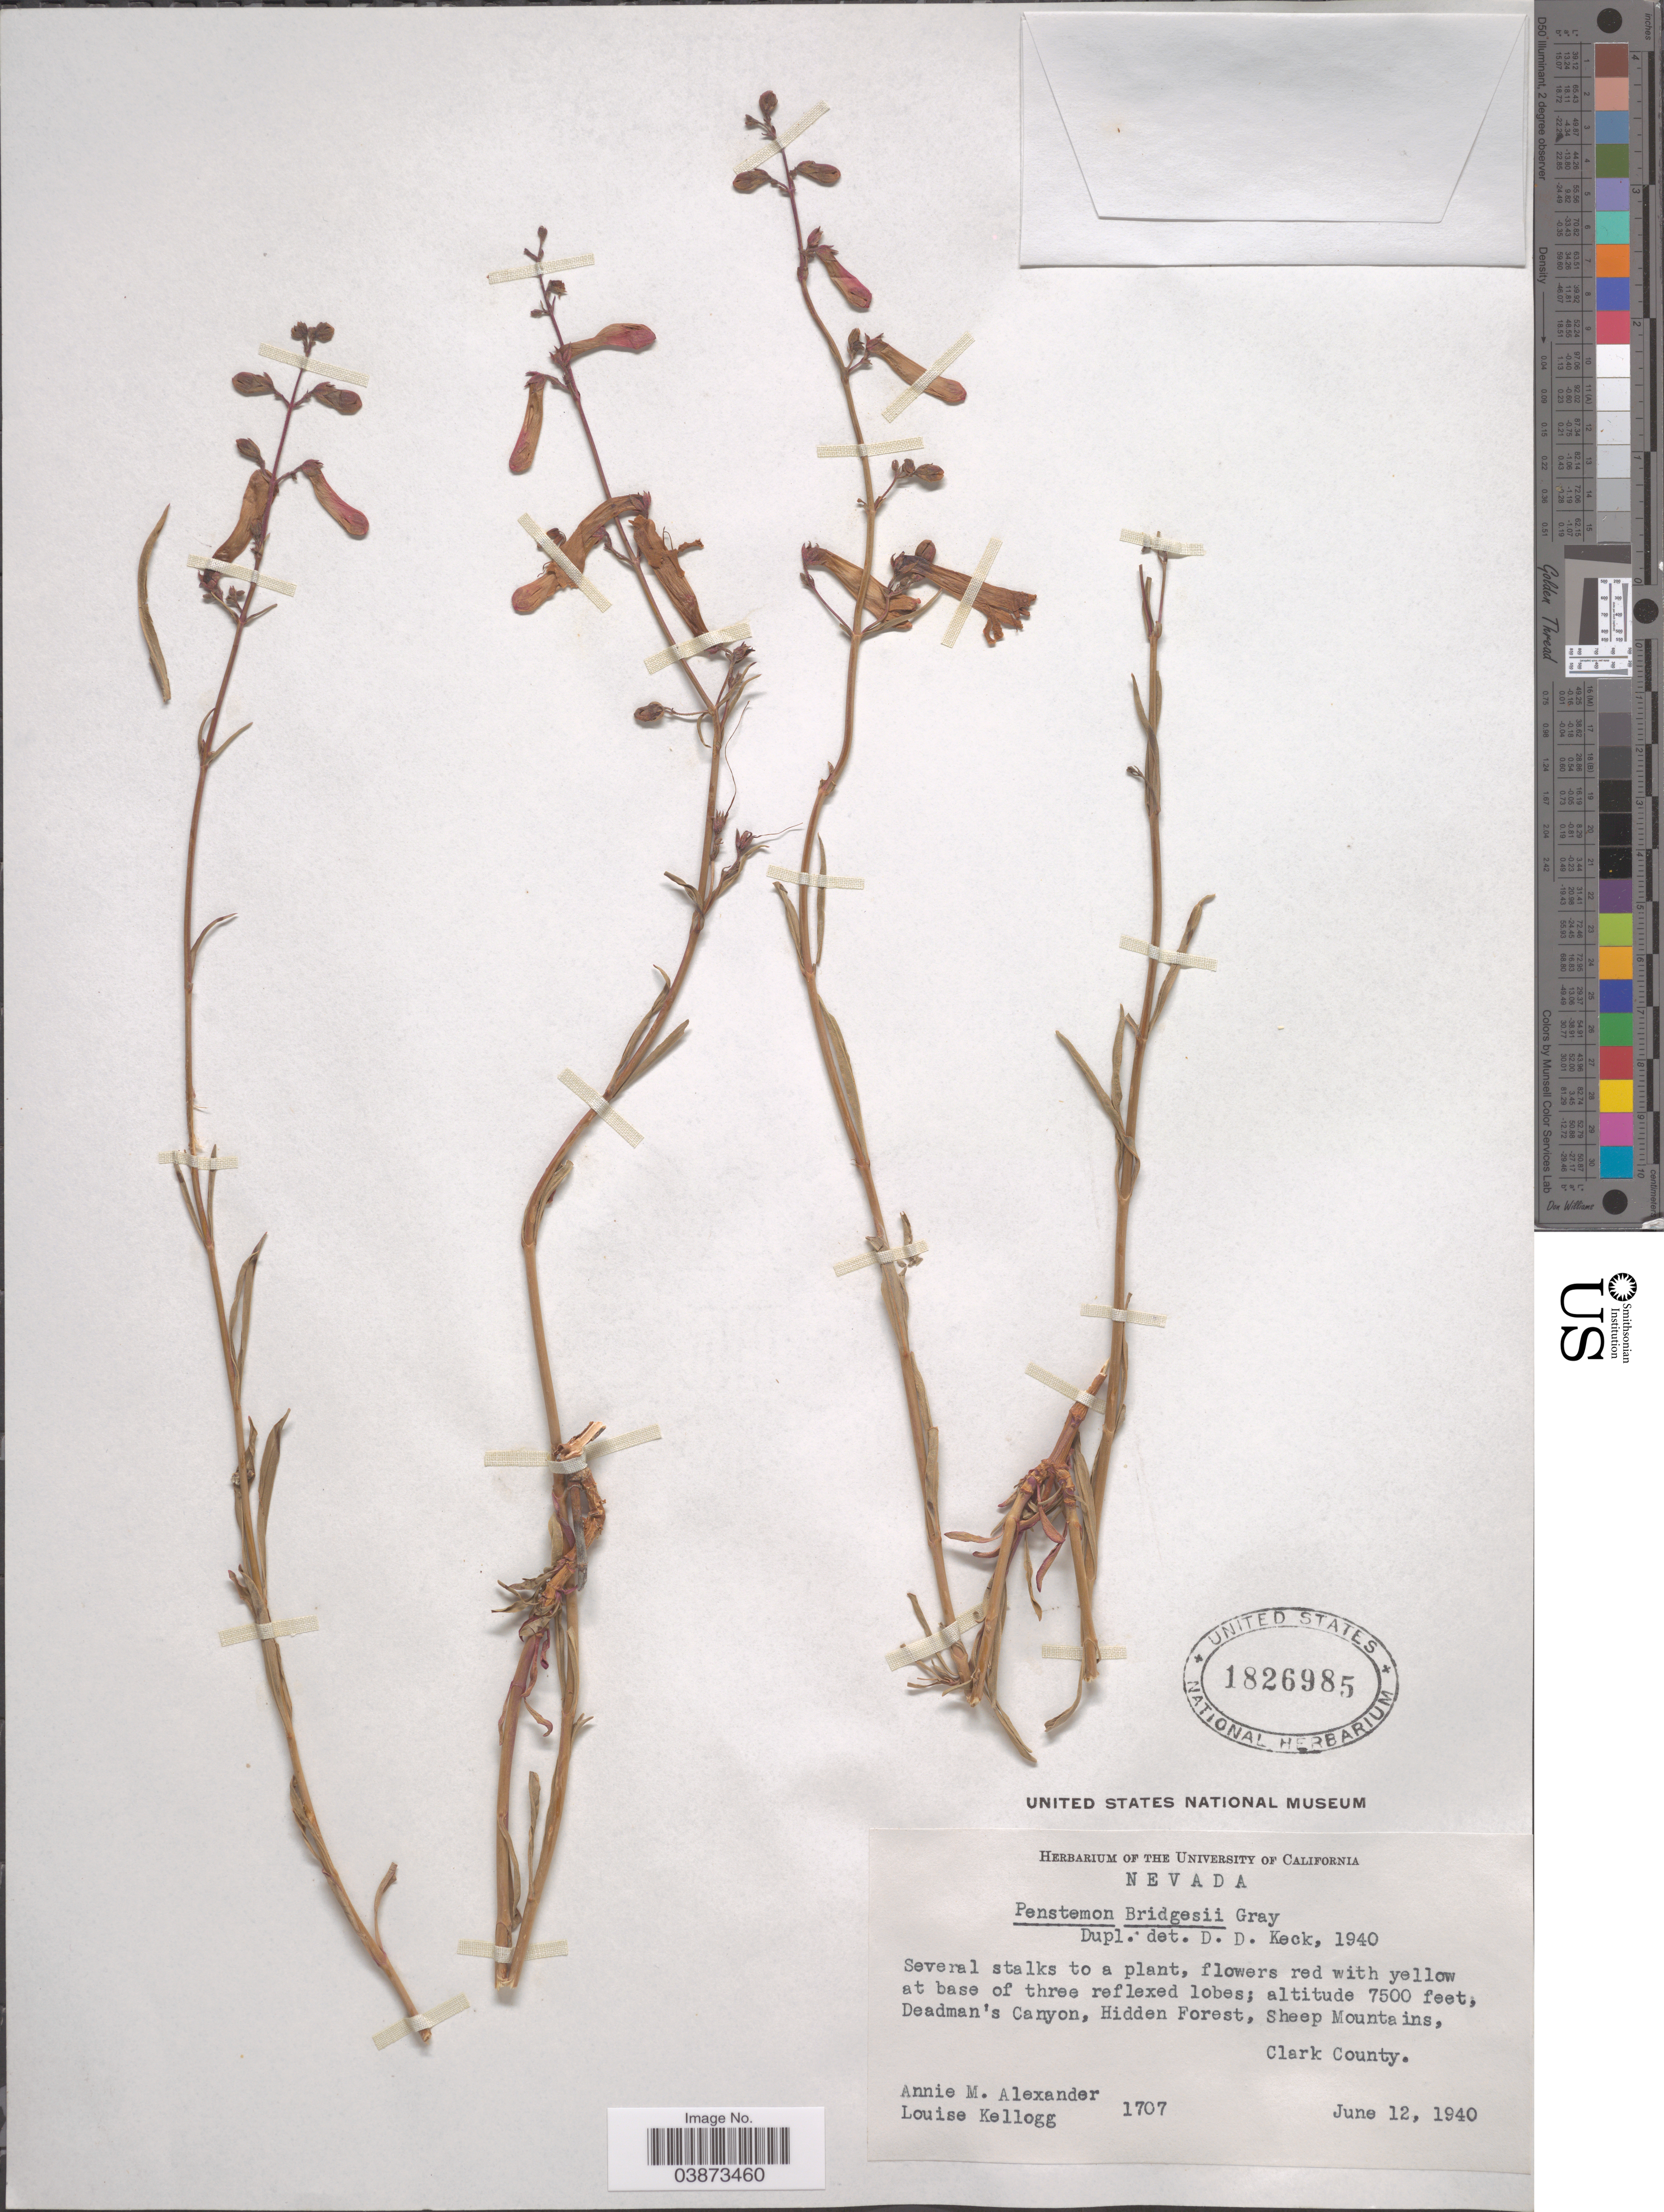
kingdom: Plantae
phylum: Tracheophyta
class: Magnoliopsida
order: Lamiales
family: Plantaginaceae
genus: Penstemon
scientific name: Penstemon bridgesii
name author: A. Gray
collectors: A. M. Alexander & L. Kellogg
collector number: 1707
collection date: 1940-06-12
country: United States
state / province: Nevada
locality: Deadman's Canyon, Hidden Forest, Sheep Mountains, Clark County.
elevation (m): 2286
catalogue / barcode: US 1826985